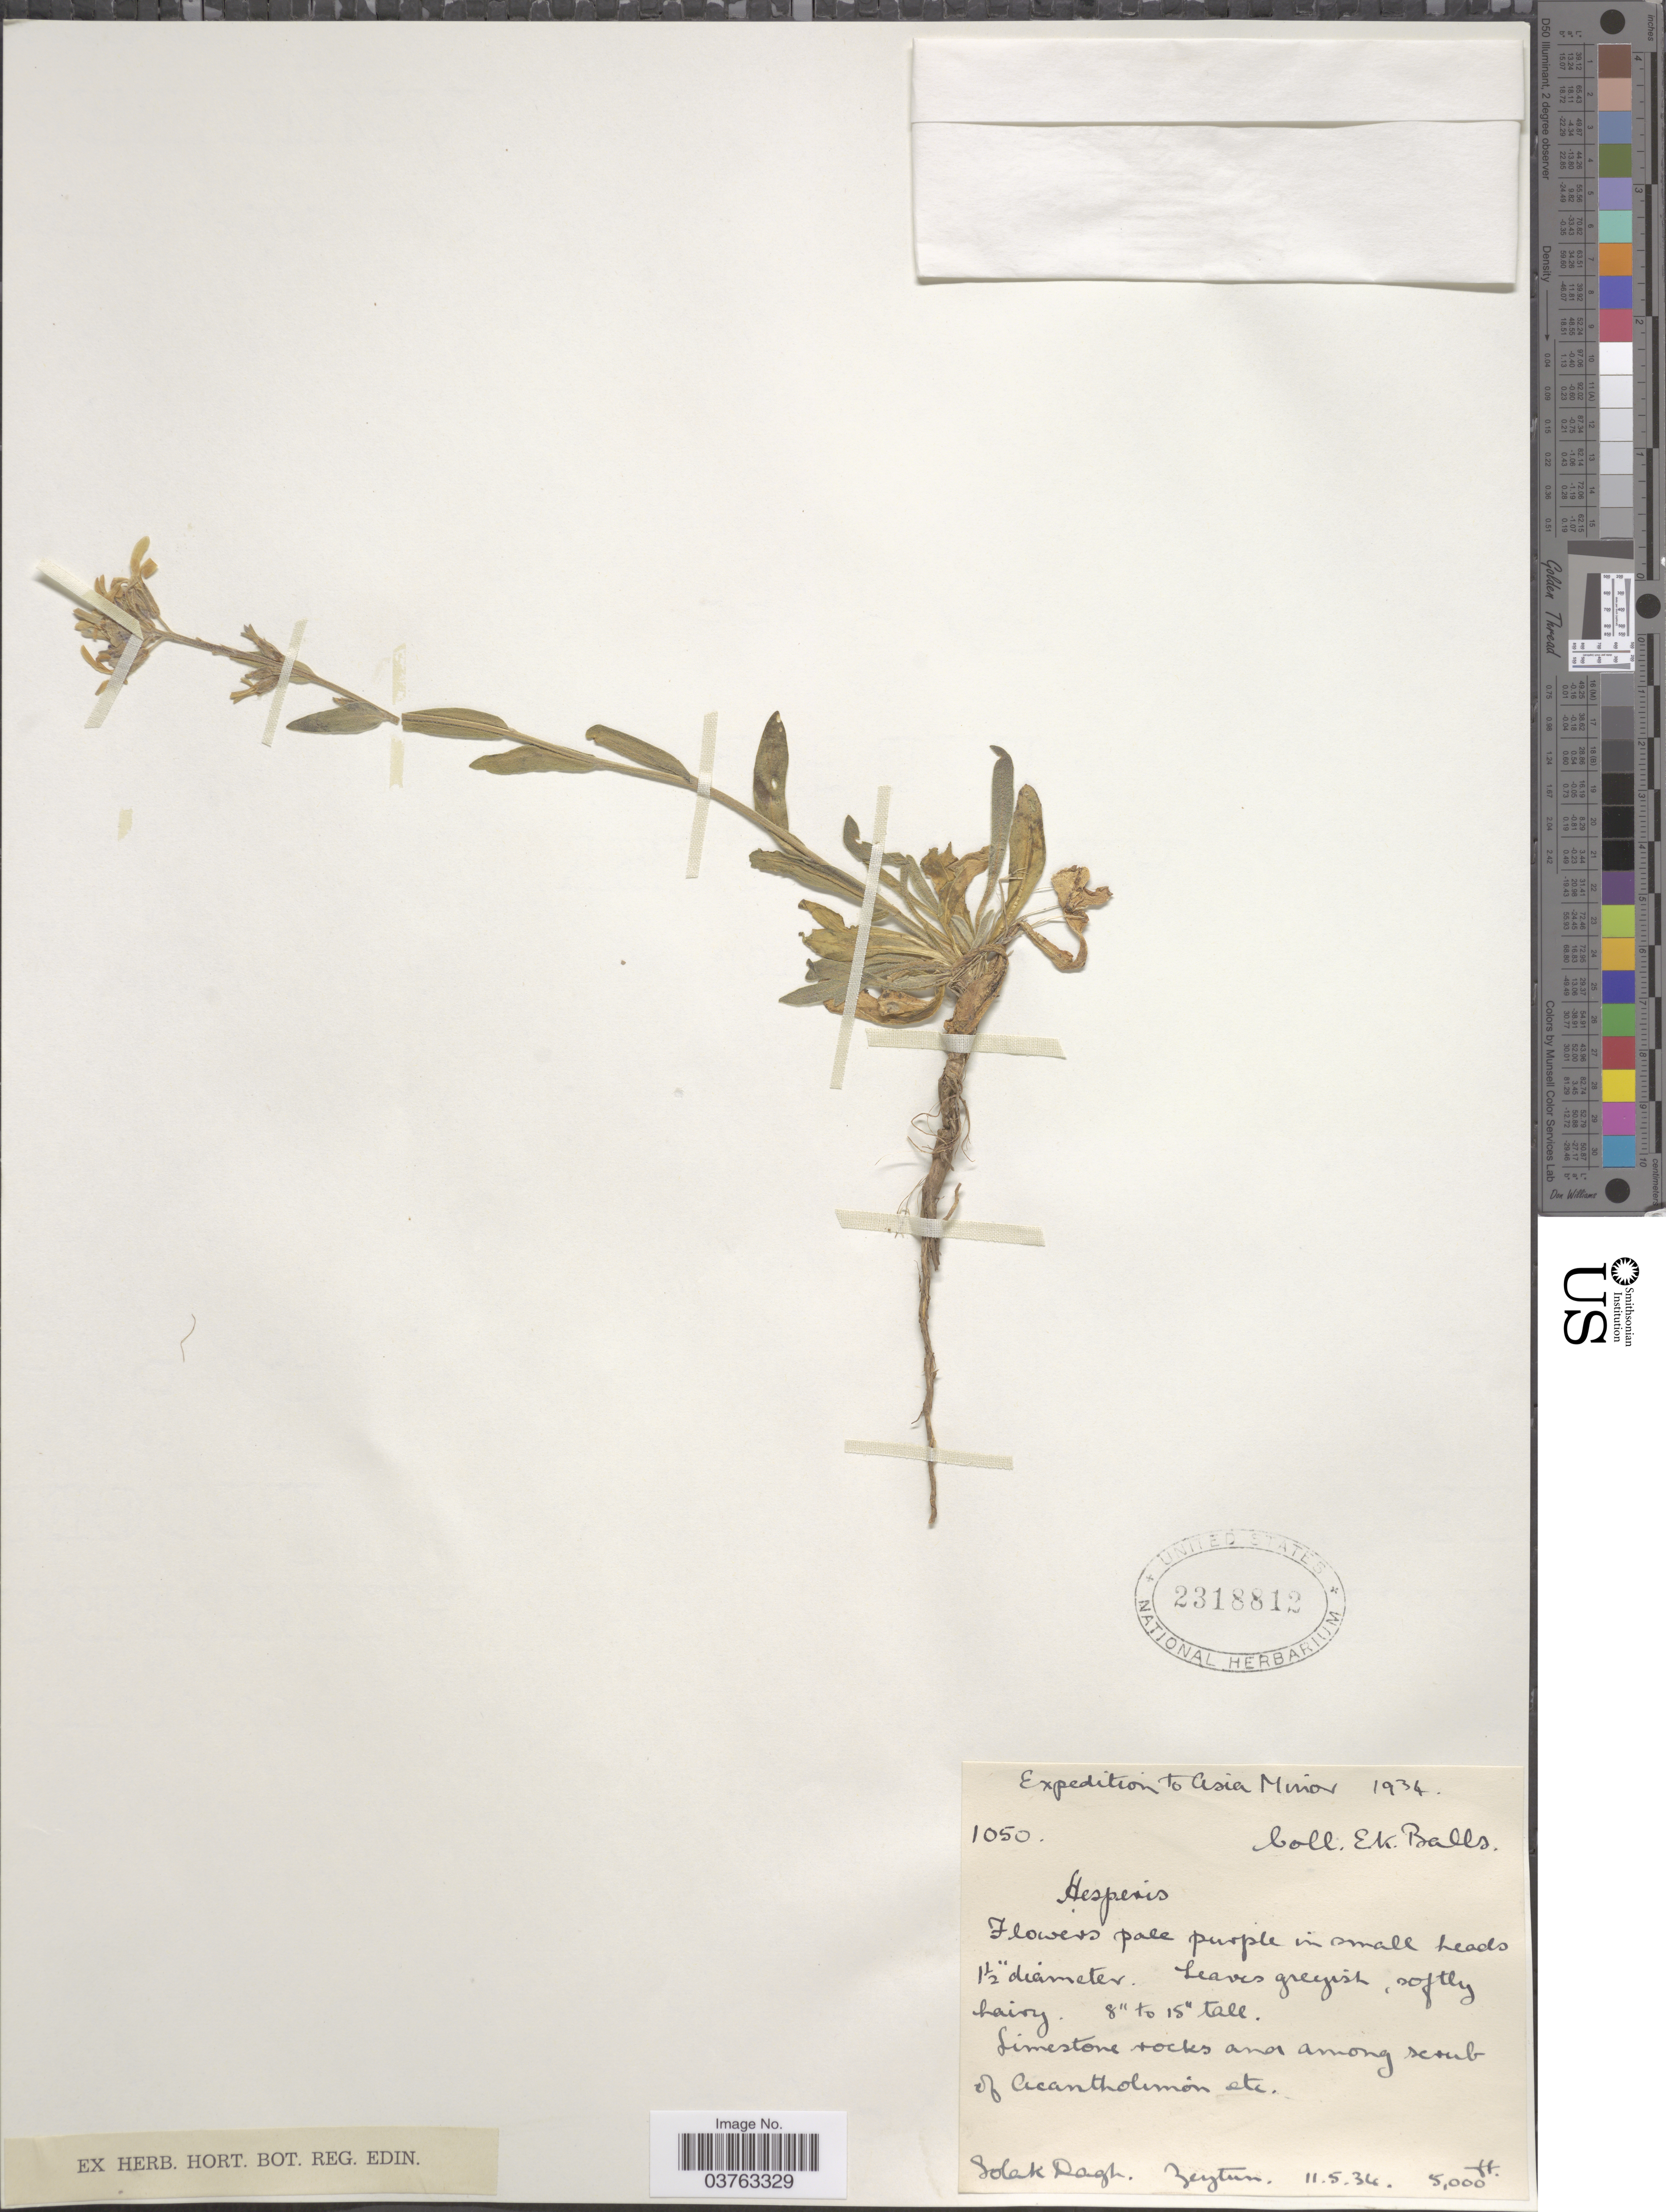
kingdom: Plantae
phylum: Tracheophyta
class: Magnoliopsida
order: Brassicales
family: Brassicaceae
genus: Hesperis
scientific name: Hesperis sp.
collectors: E. K. Balls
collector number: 1050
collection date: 1934-05-11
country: Turkey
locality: Asia Minor. Solak Dagh. Zeytun.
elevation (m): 1524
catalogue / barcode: US 2318812